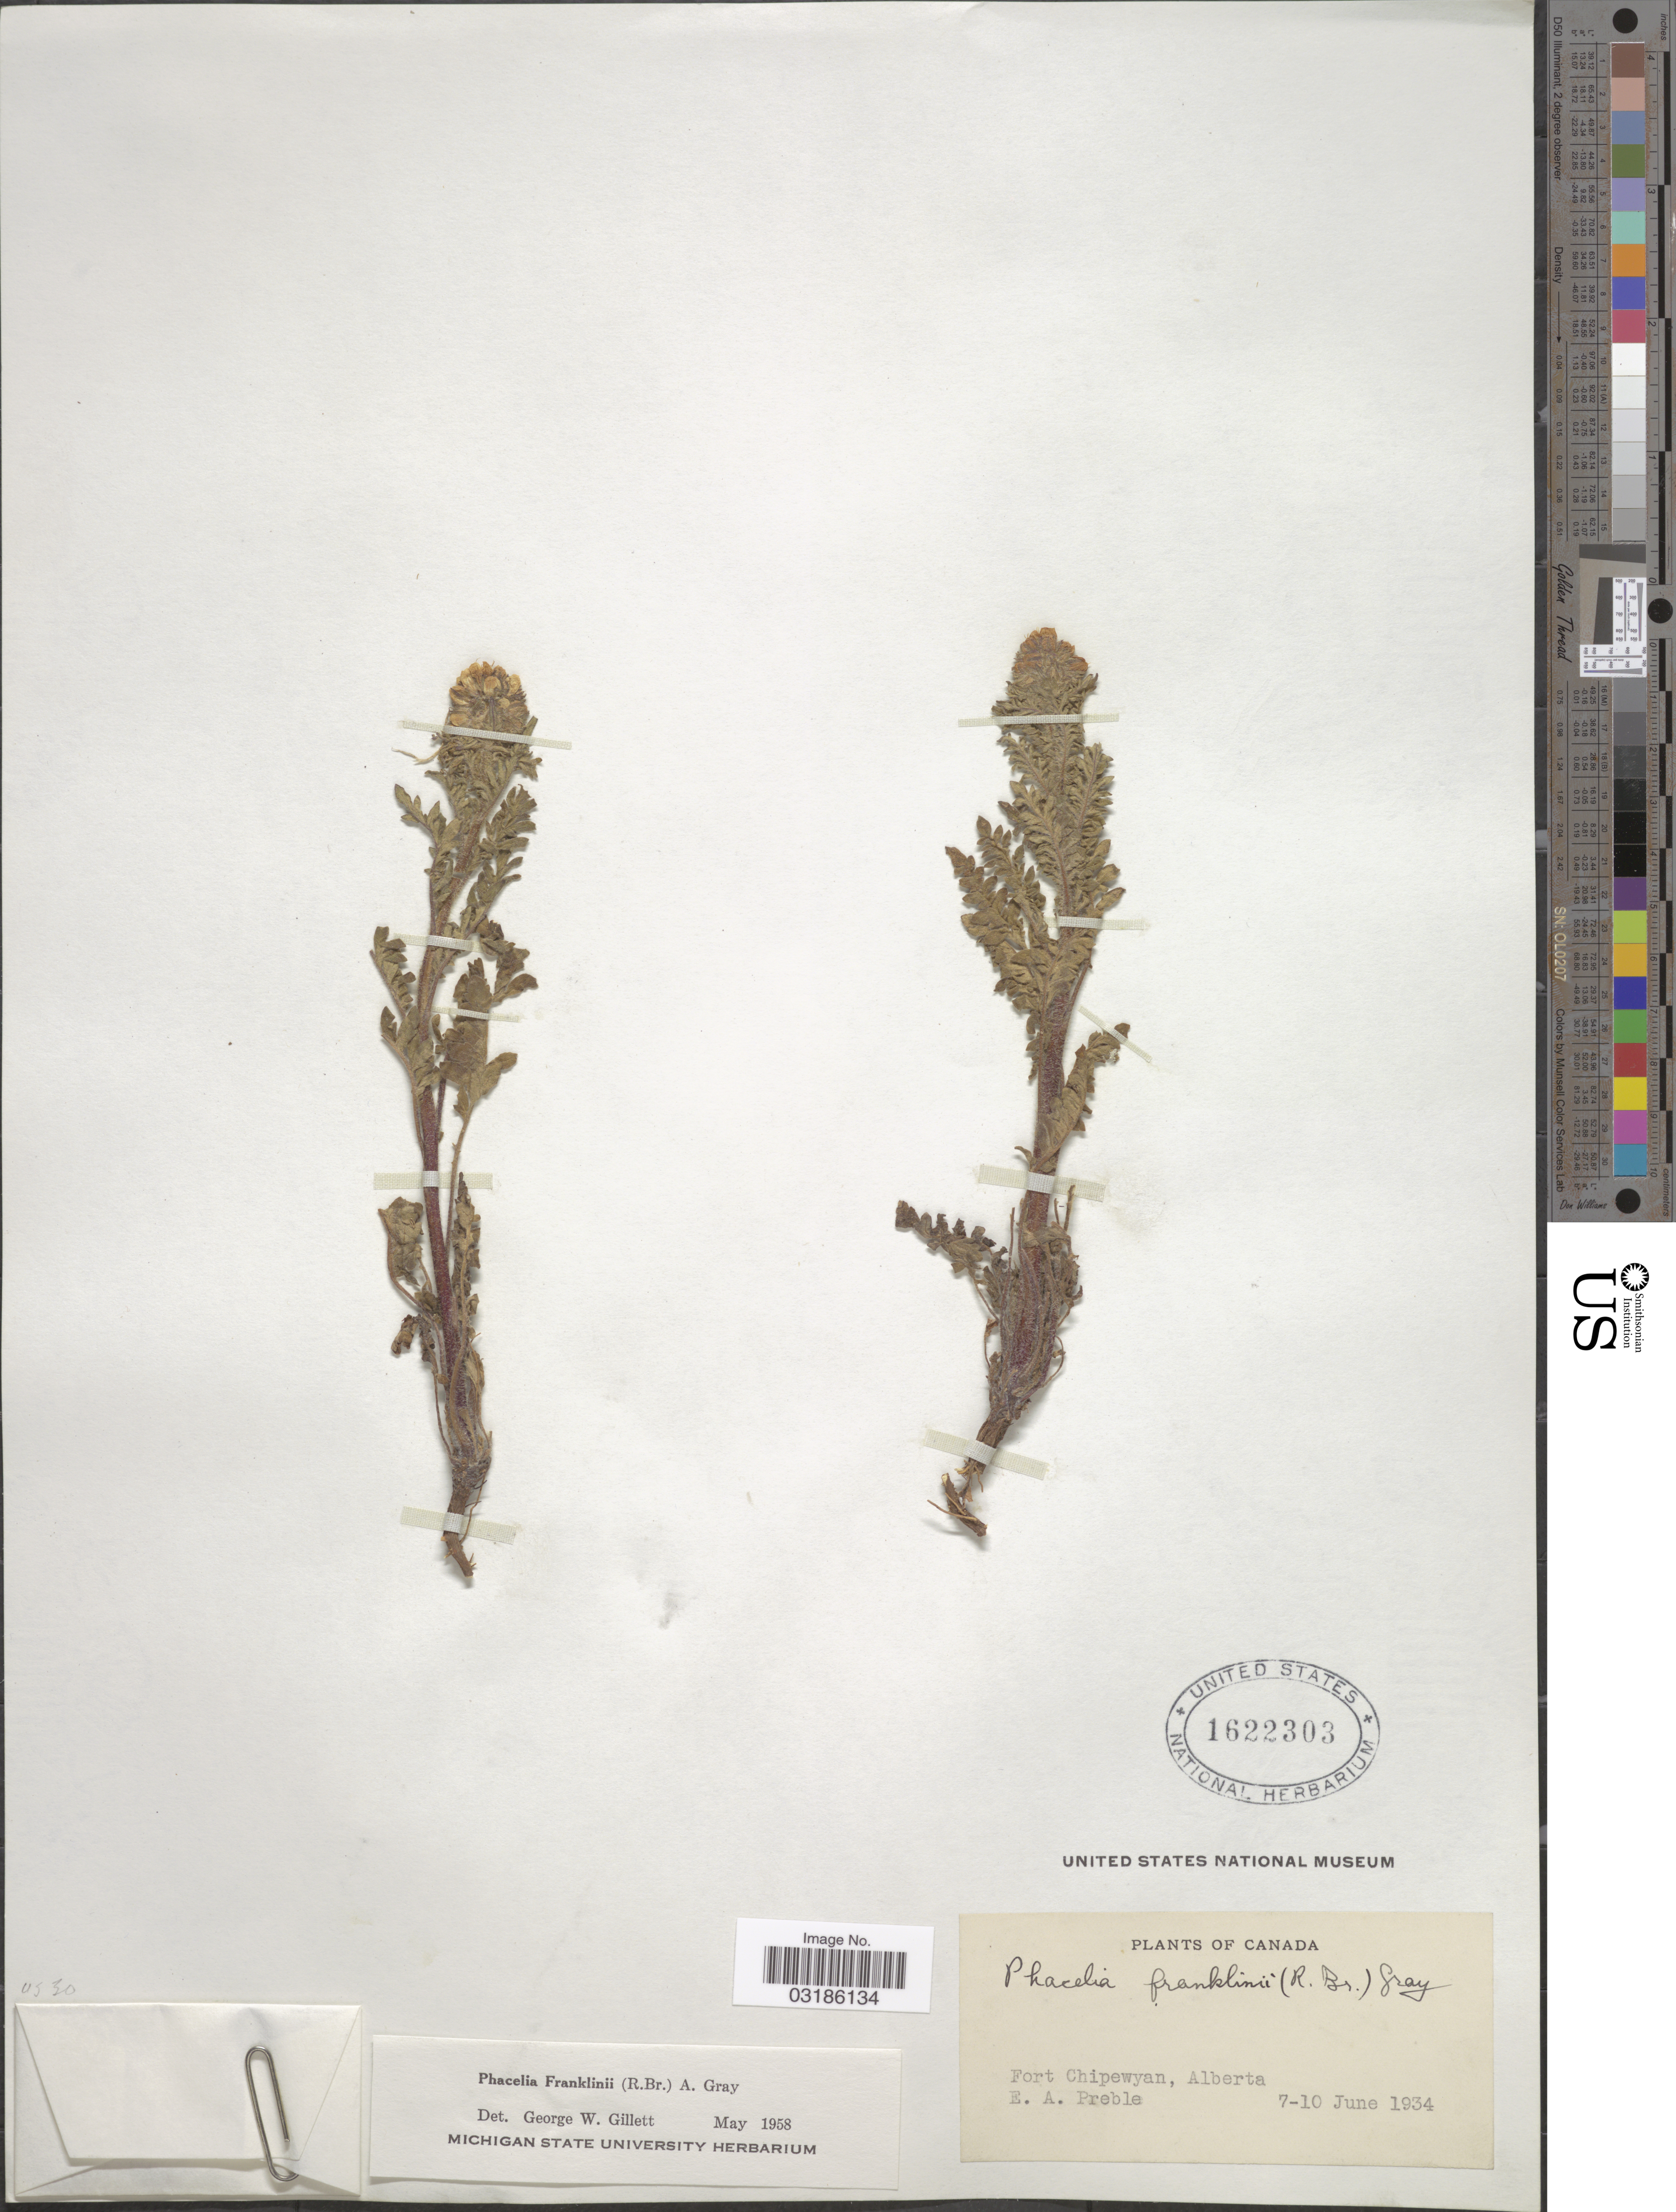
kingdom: Plantae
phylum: Tracheophyta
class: Magnoliopsida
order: Boraginales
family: Hydrophyllaceae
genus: Phacelia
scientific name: Phacelia franklinii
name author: Nutt.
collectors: E. Preble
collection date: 1934-06-07/1934-06-10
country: Canada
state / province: Alberta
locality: Fort Chipewyan.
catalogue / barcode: US 1622303